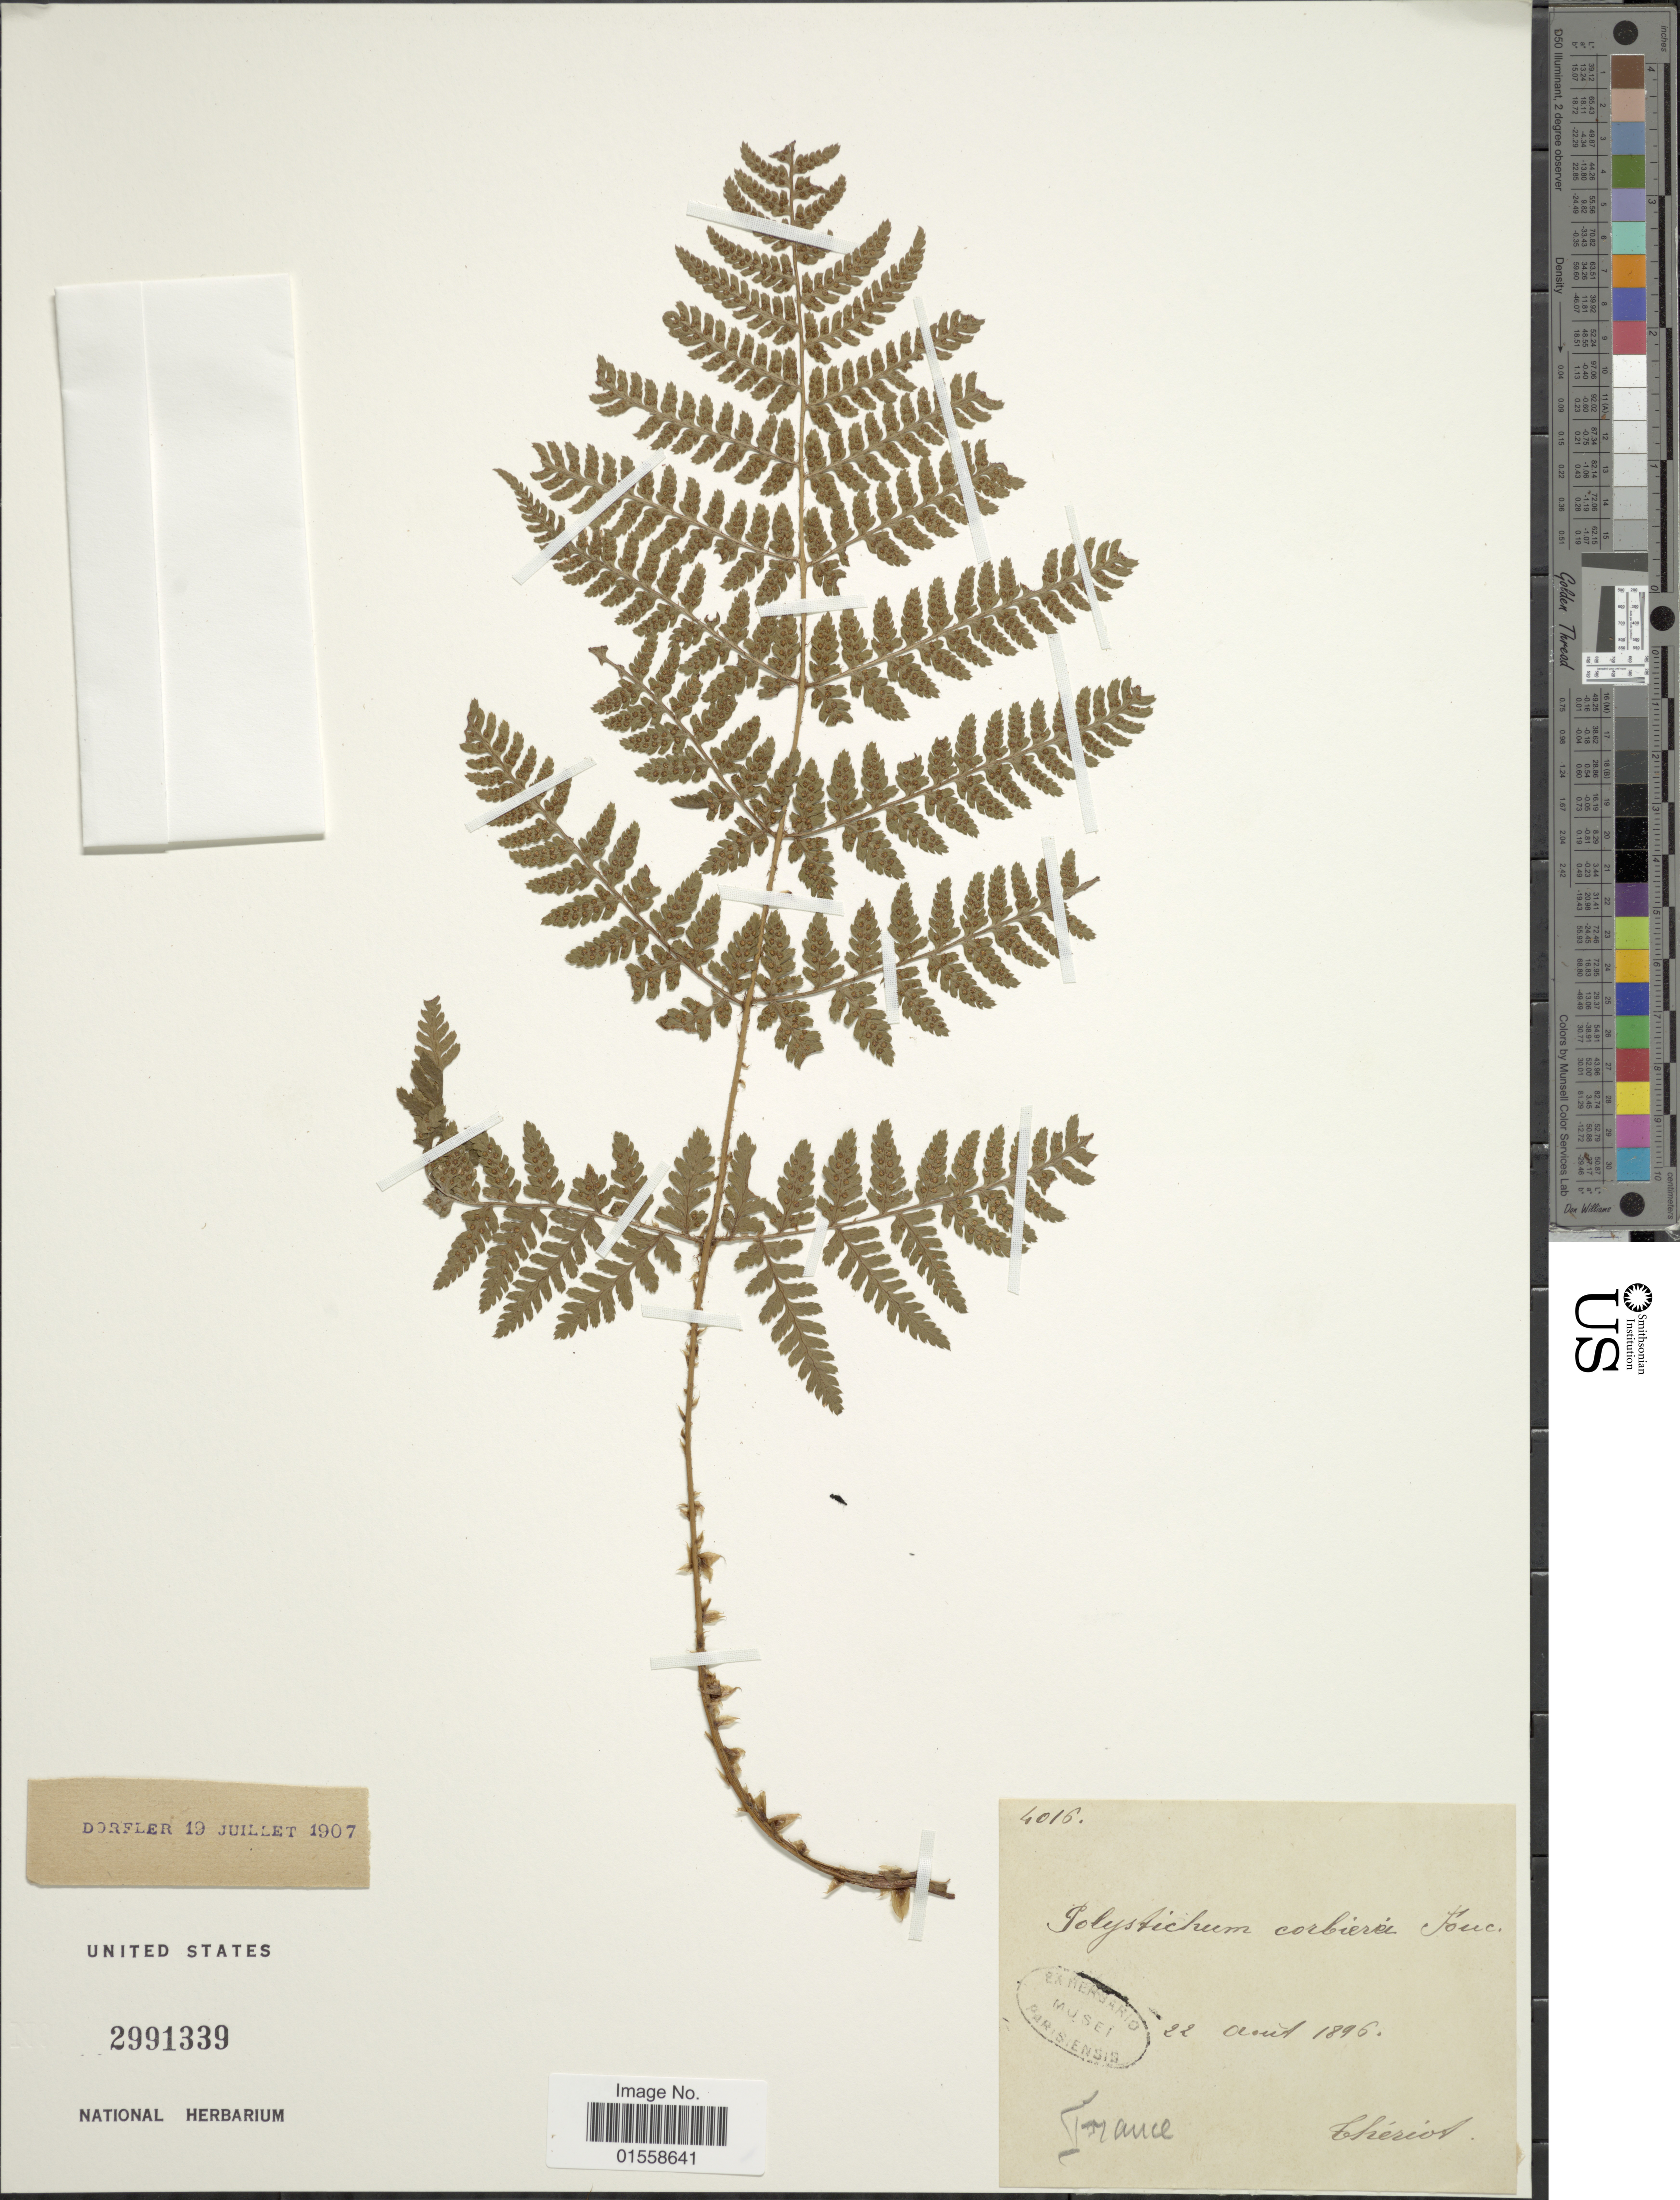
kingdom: Plantae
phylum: Tracheophyta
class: Polypodiopsida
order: Polypodiales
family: Dryopteridaceae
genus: Polystichum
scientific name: Polystichum corbieri ined.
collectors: Chériot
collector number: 4016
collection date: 1896-08-22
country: France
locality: France.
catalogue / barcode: US 2991339